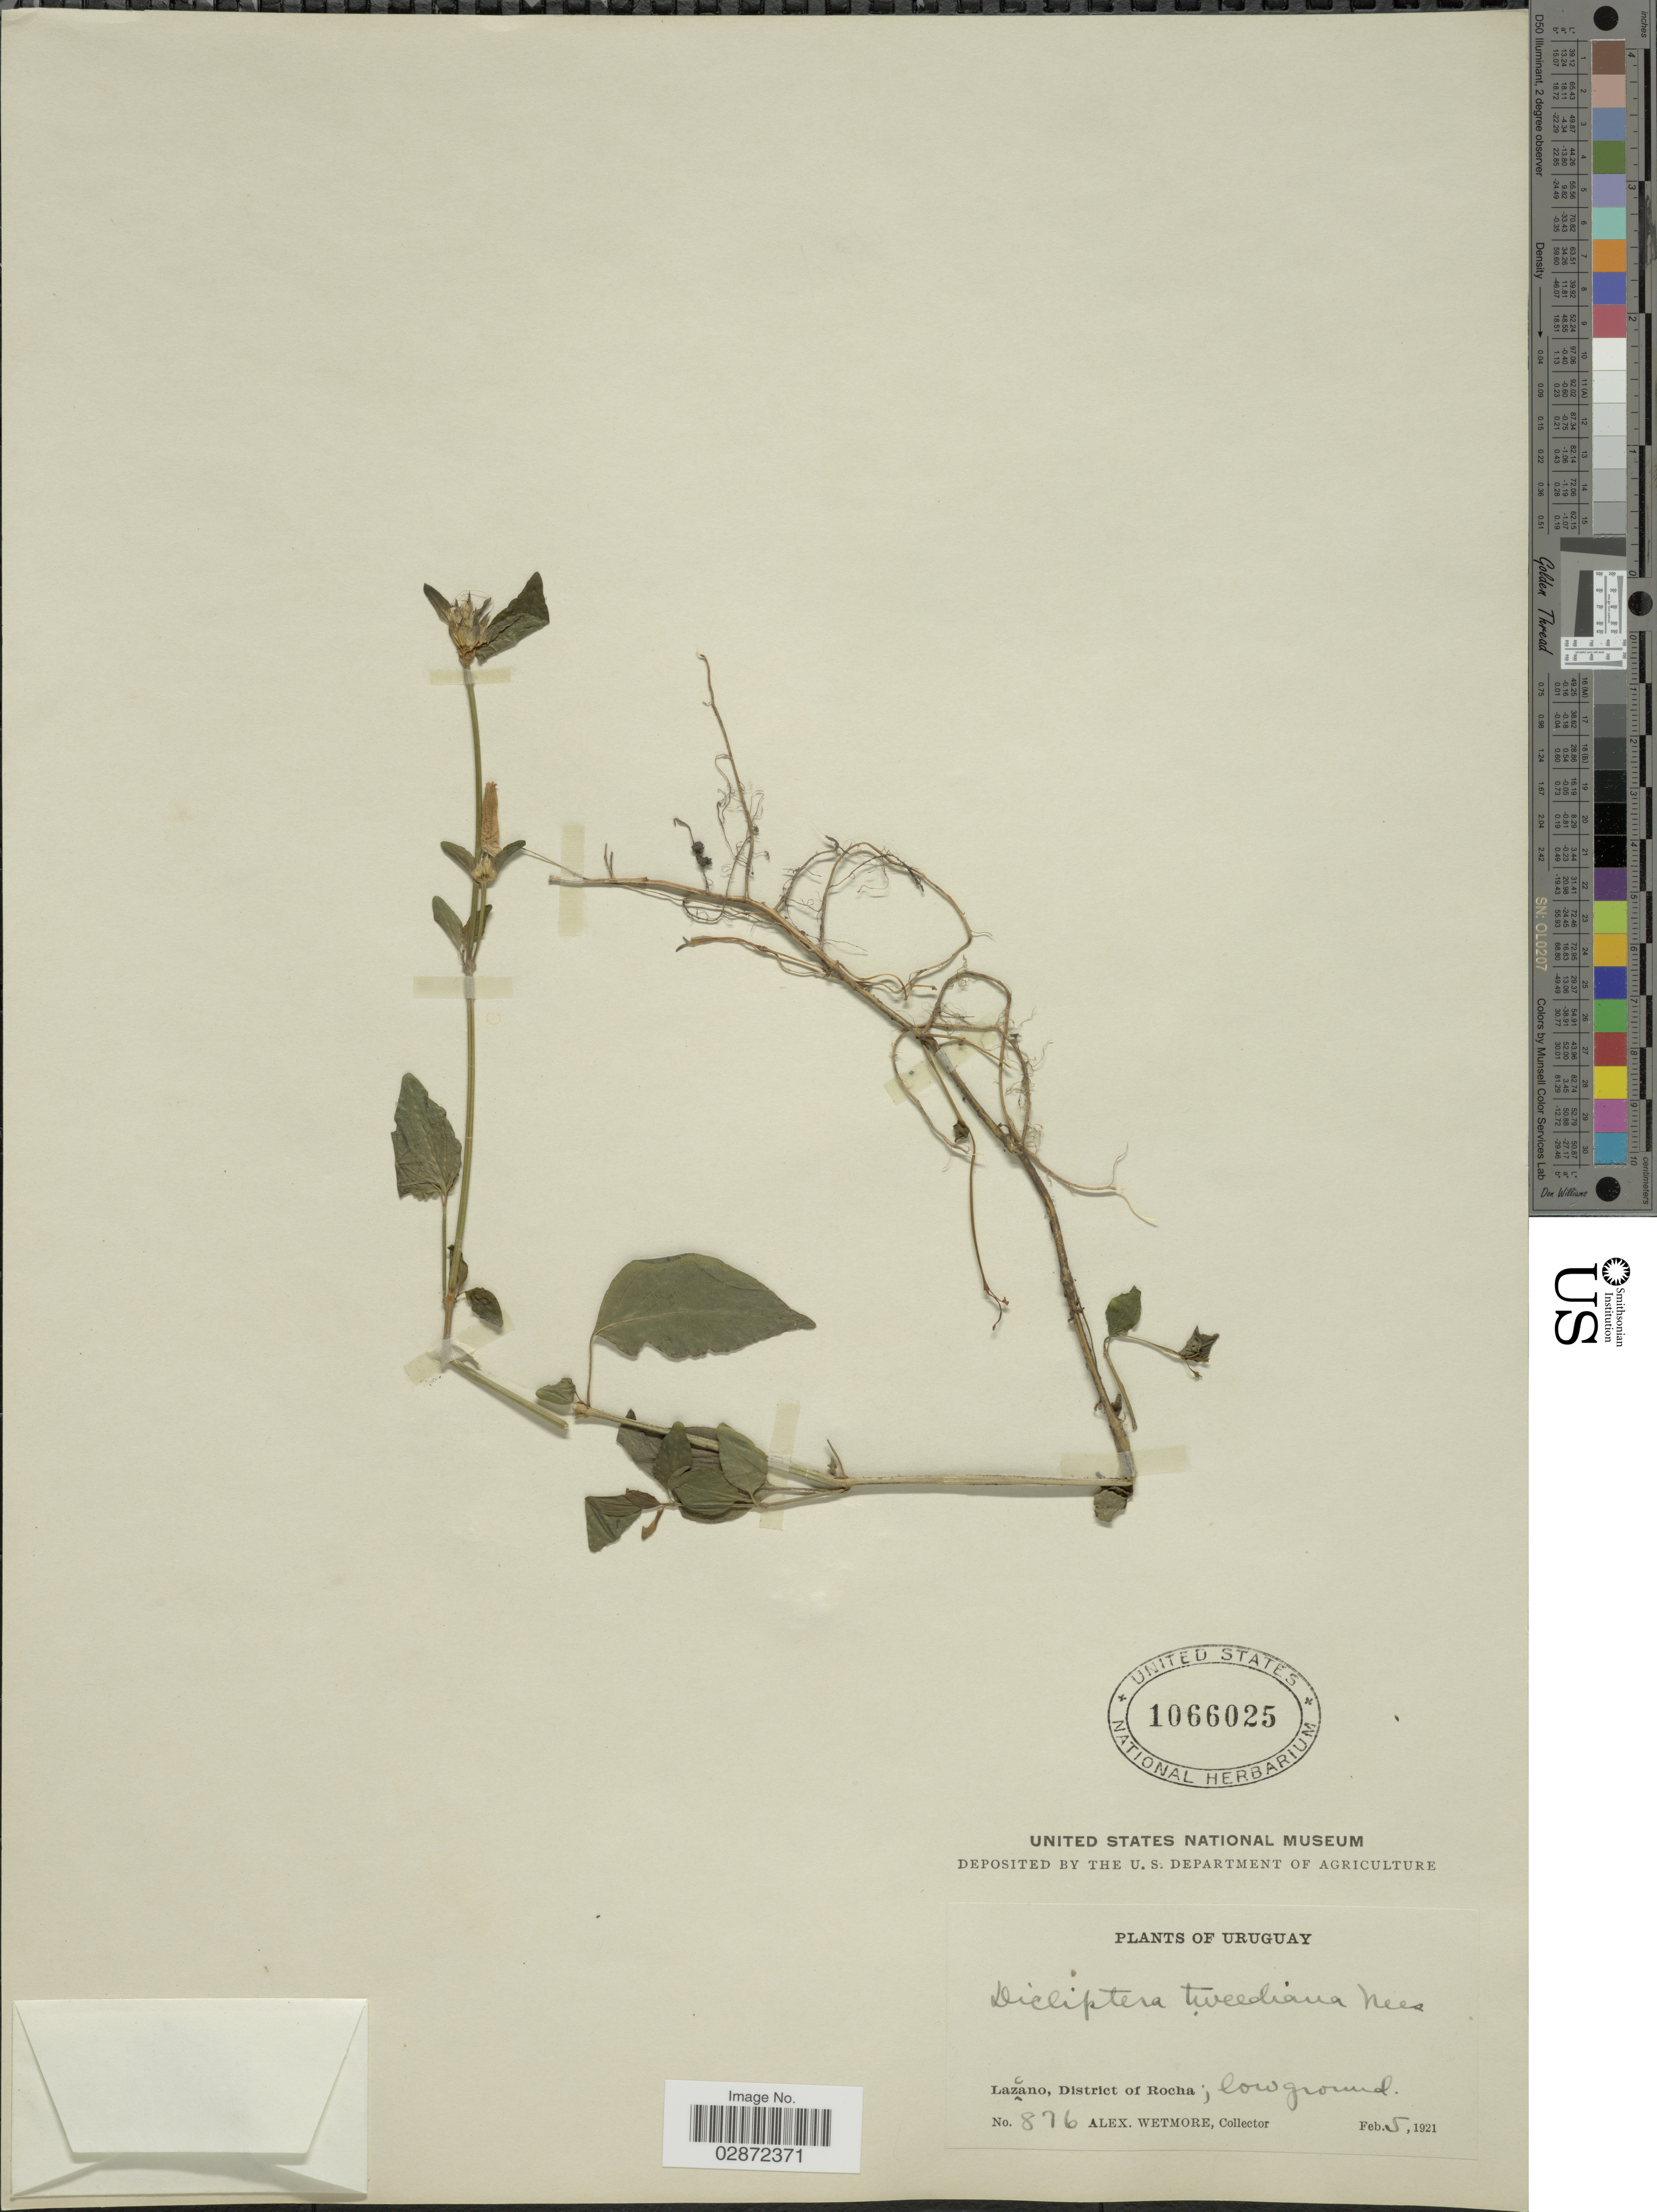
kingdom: Plantae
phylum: Tracheophyta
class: Magnoliopsida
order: Lamiales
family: Acanthaceae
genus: Dicliptera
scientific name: Dicliptera squarrosa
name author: Nees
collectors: A. Wetmore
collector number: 876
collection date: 1921-02-05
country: Uruguay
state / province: Rocha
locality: Pazcano, District of Rocha.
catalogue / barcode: US 1066025